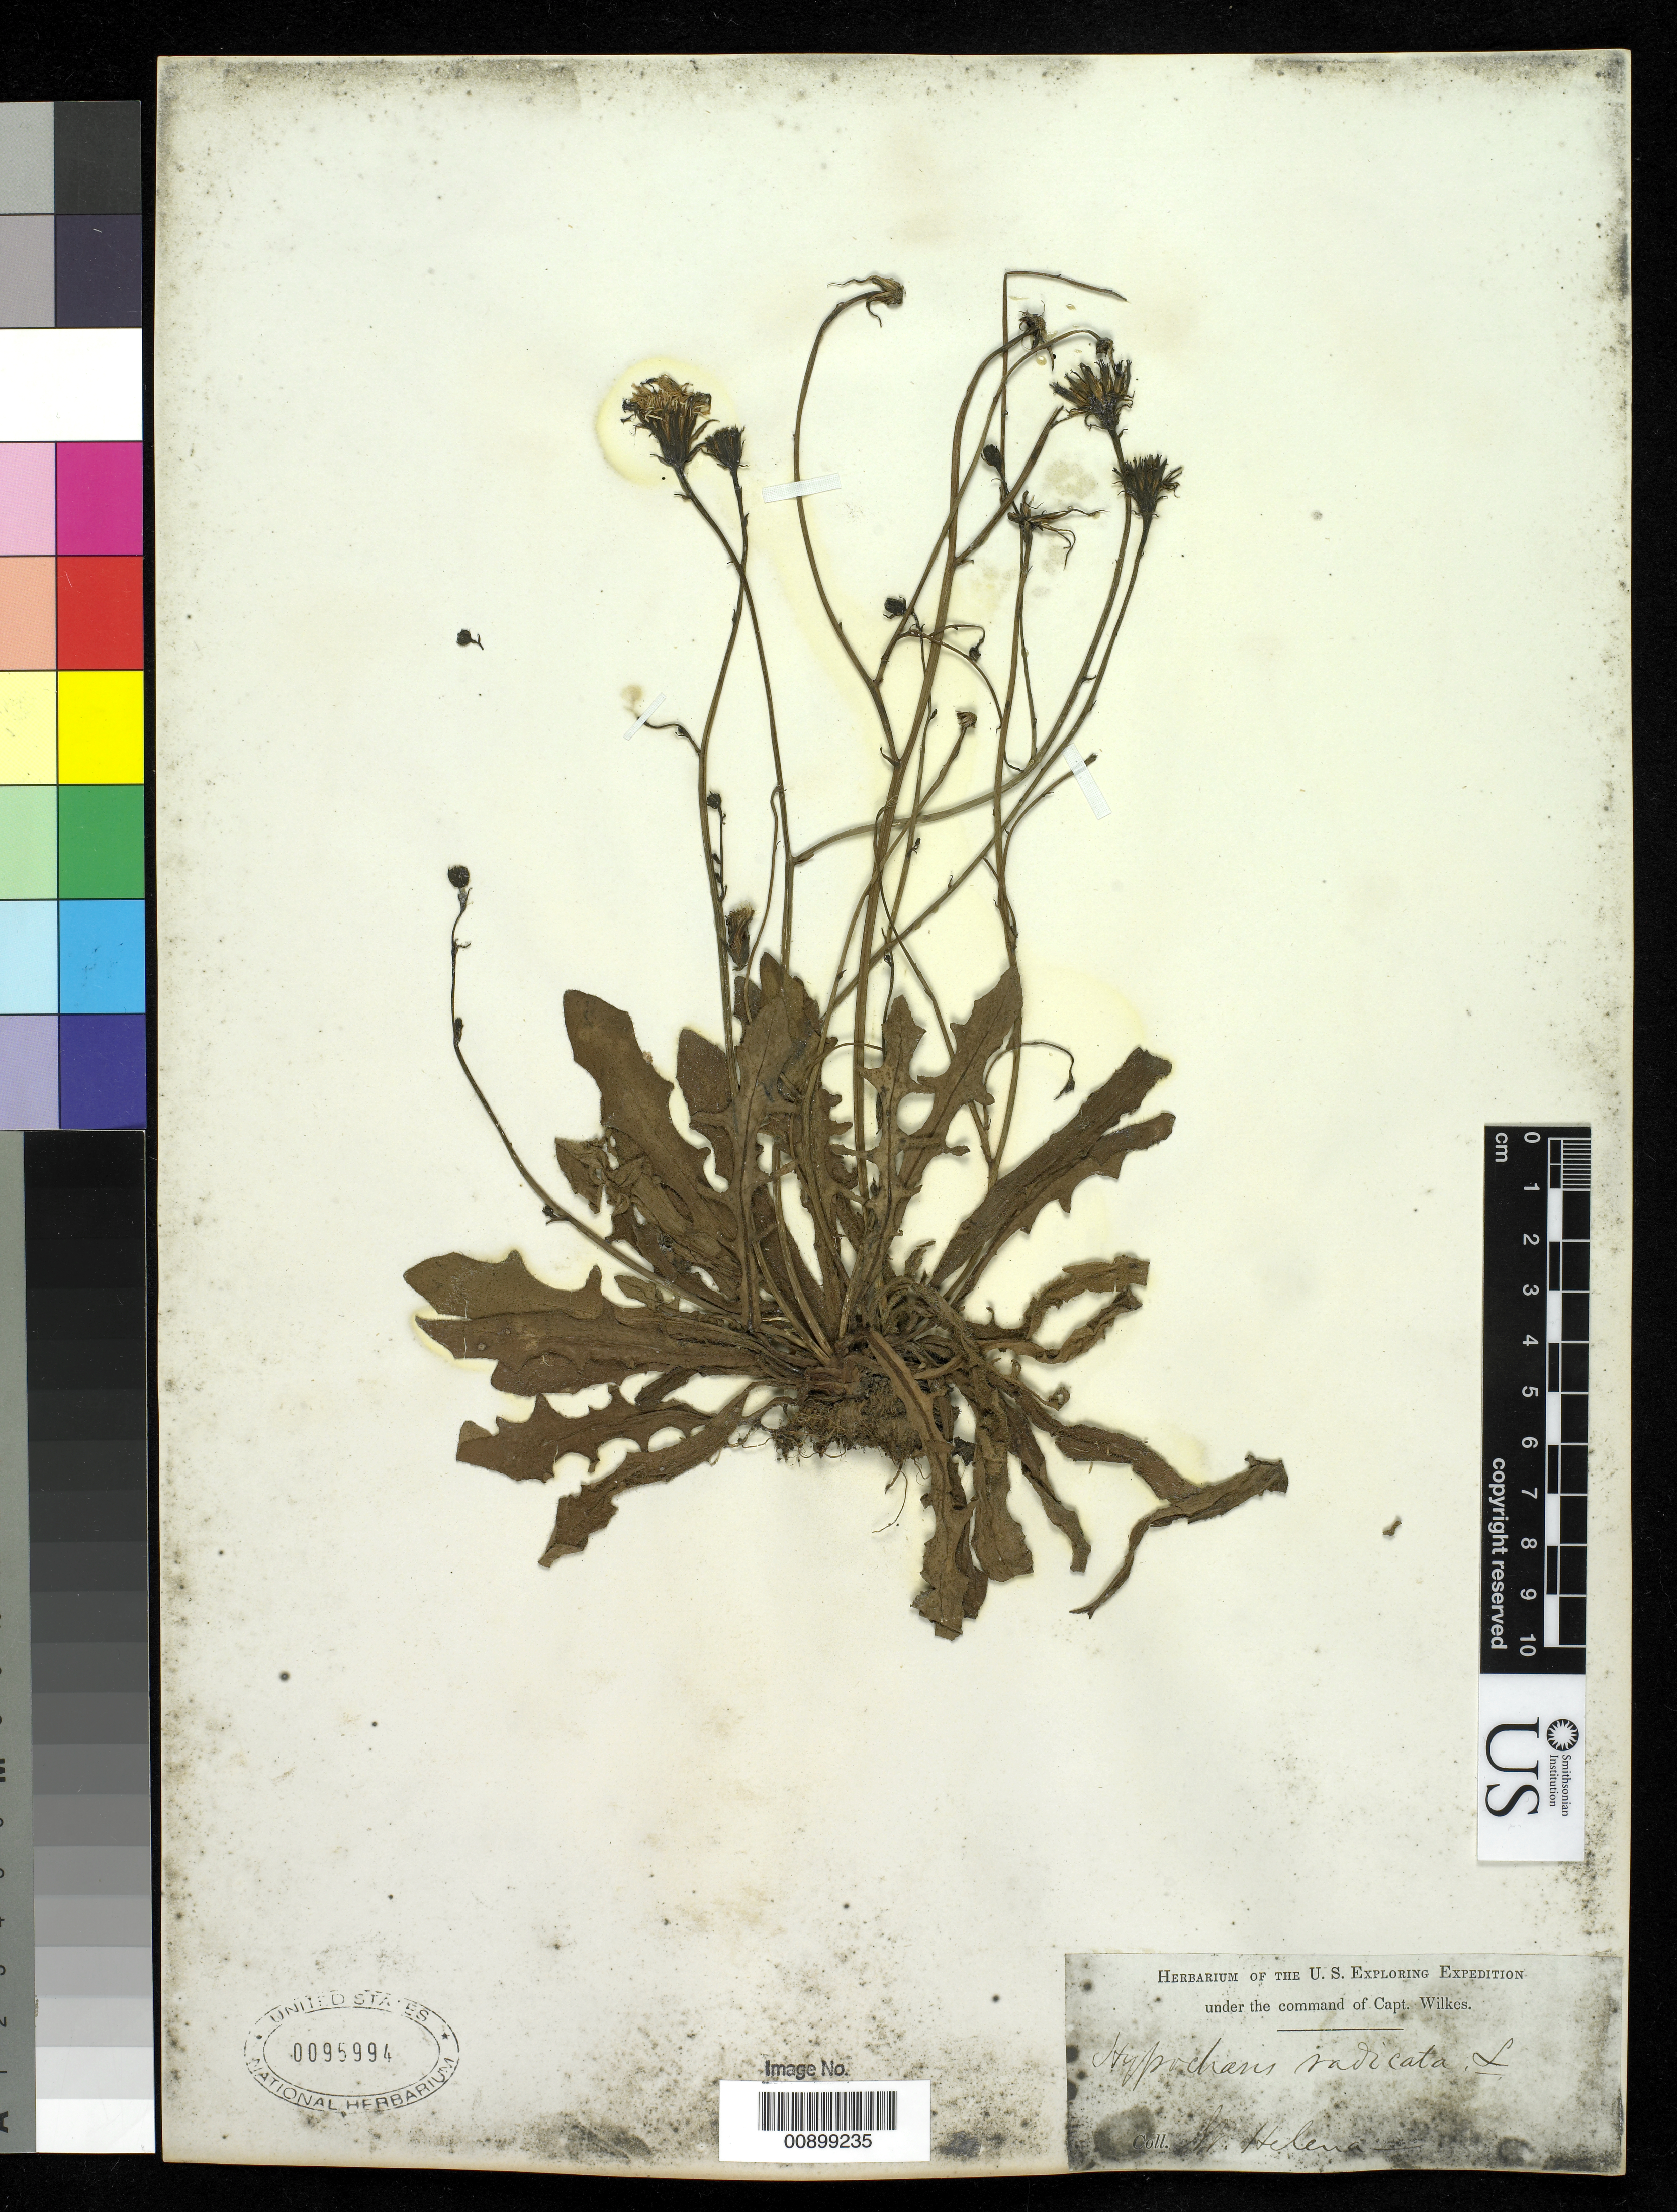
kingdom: Plantae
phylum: Tracheophyta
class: Magnoliopsida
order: Asterales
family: Asteraceae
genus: Hypochaeris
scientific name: Hypochaeris radiata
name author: L.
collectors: Wilkes Explor. Exped.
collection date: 1838/1842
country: St. Helena Islands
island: St. Helena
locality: N. Helena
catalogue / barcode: US 95994